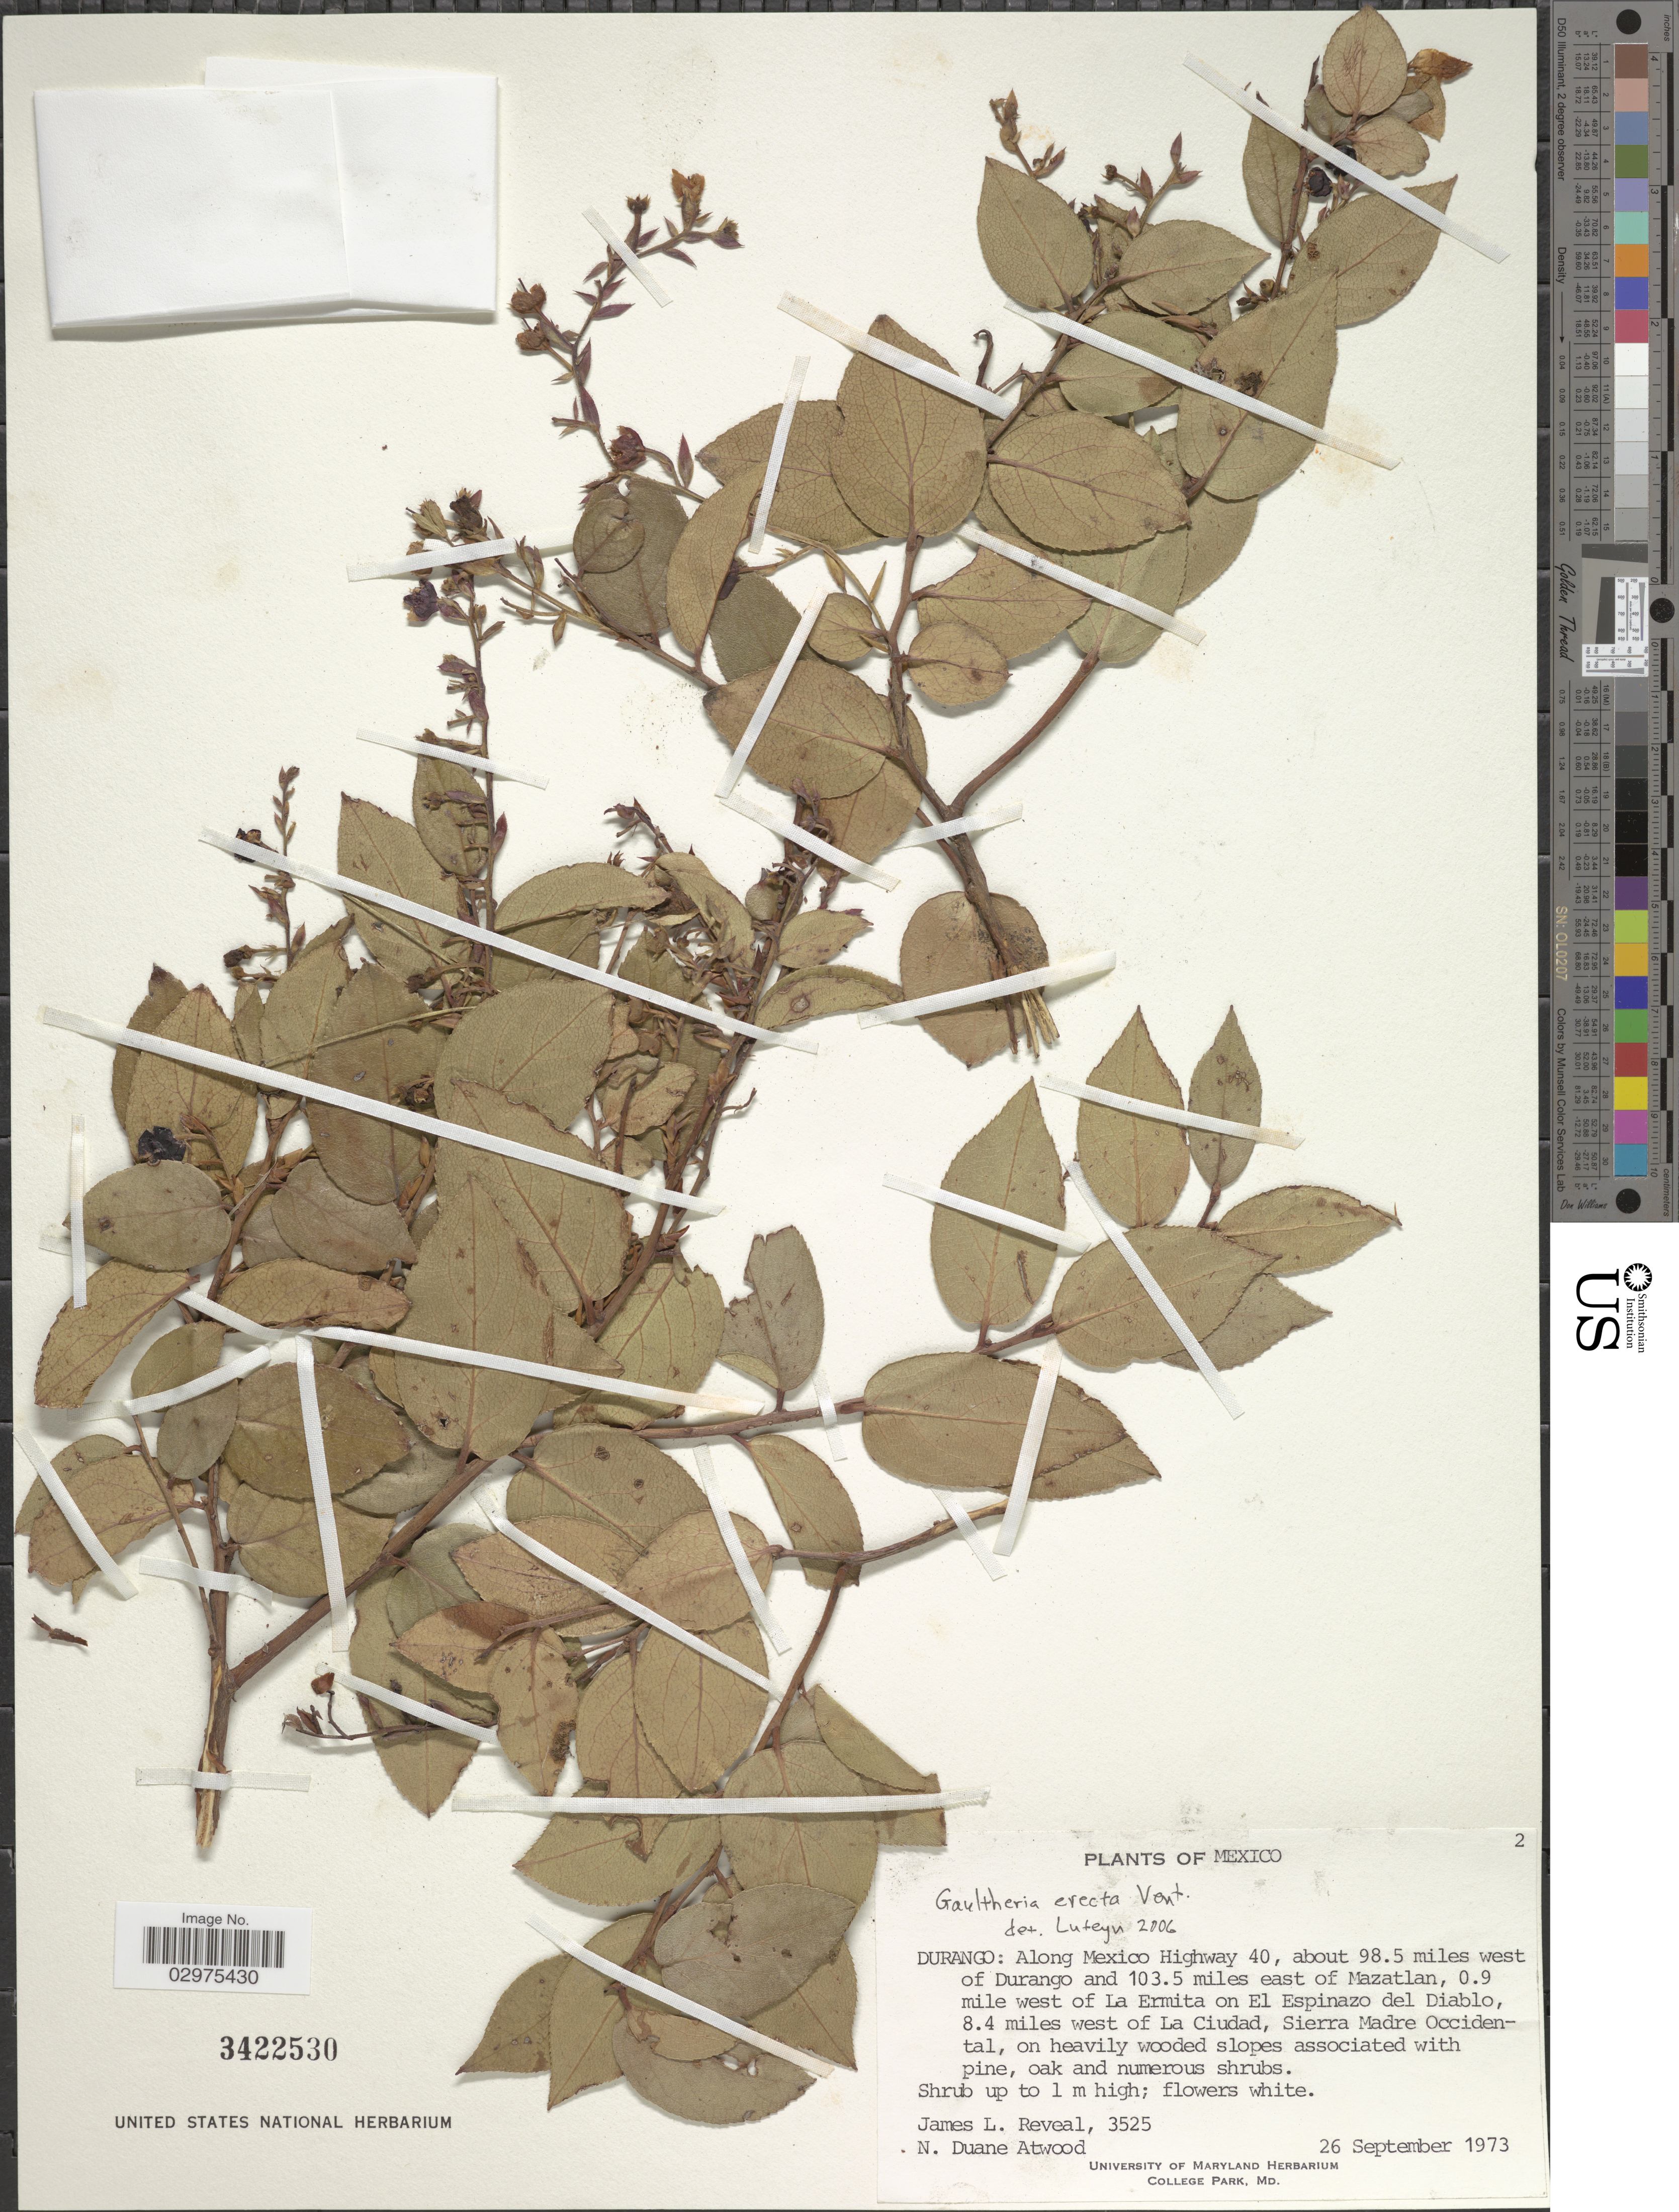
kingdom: Plantae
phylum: Tracheophyta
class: Magnoliopsida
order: Ericales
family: Ericaceae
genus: Gaultheria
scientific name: Gaultheria erecta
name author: Vent.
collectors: J. L. Reveal & N. Atwood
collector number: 3525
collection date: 1973-09-26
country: Mexico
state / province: Durango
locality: Along Mexico Highway 40, about 98.5 miles west of Durango and 103.5 miles east of Mazatlan, 0.9 mile west of La Ermita on El Espinazo del Diablo, 8.4 miles west of La Ciudad, Sierra Madre Occidental.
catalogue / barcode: US 3422530